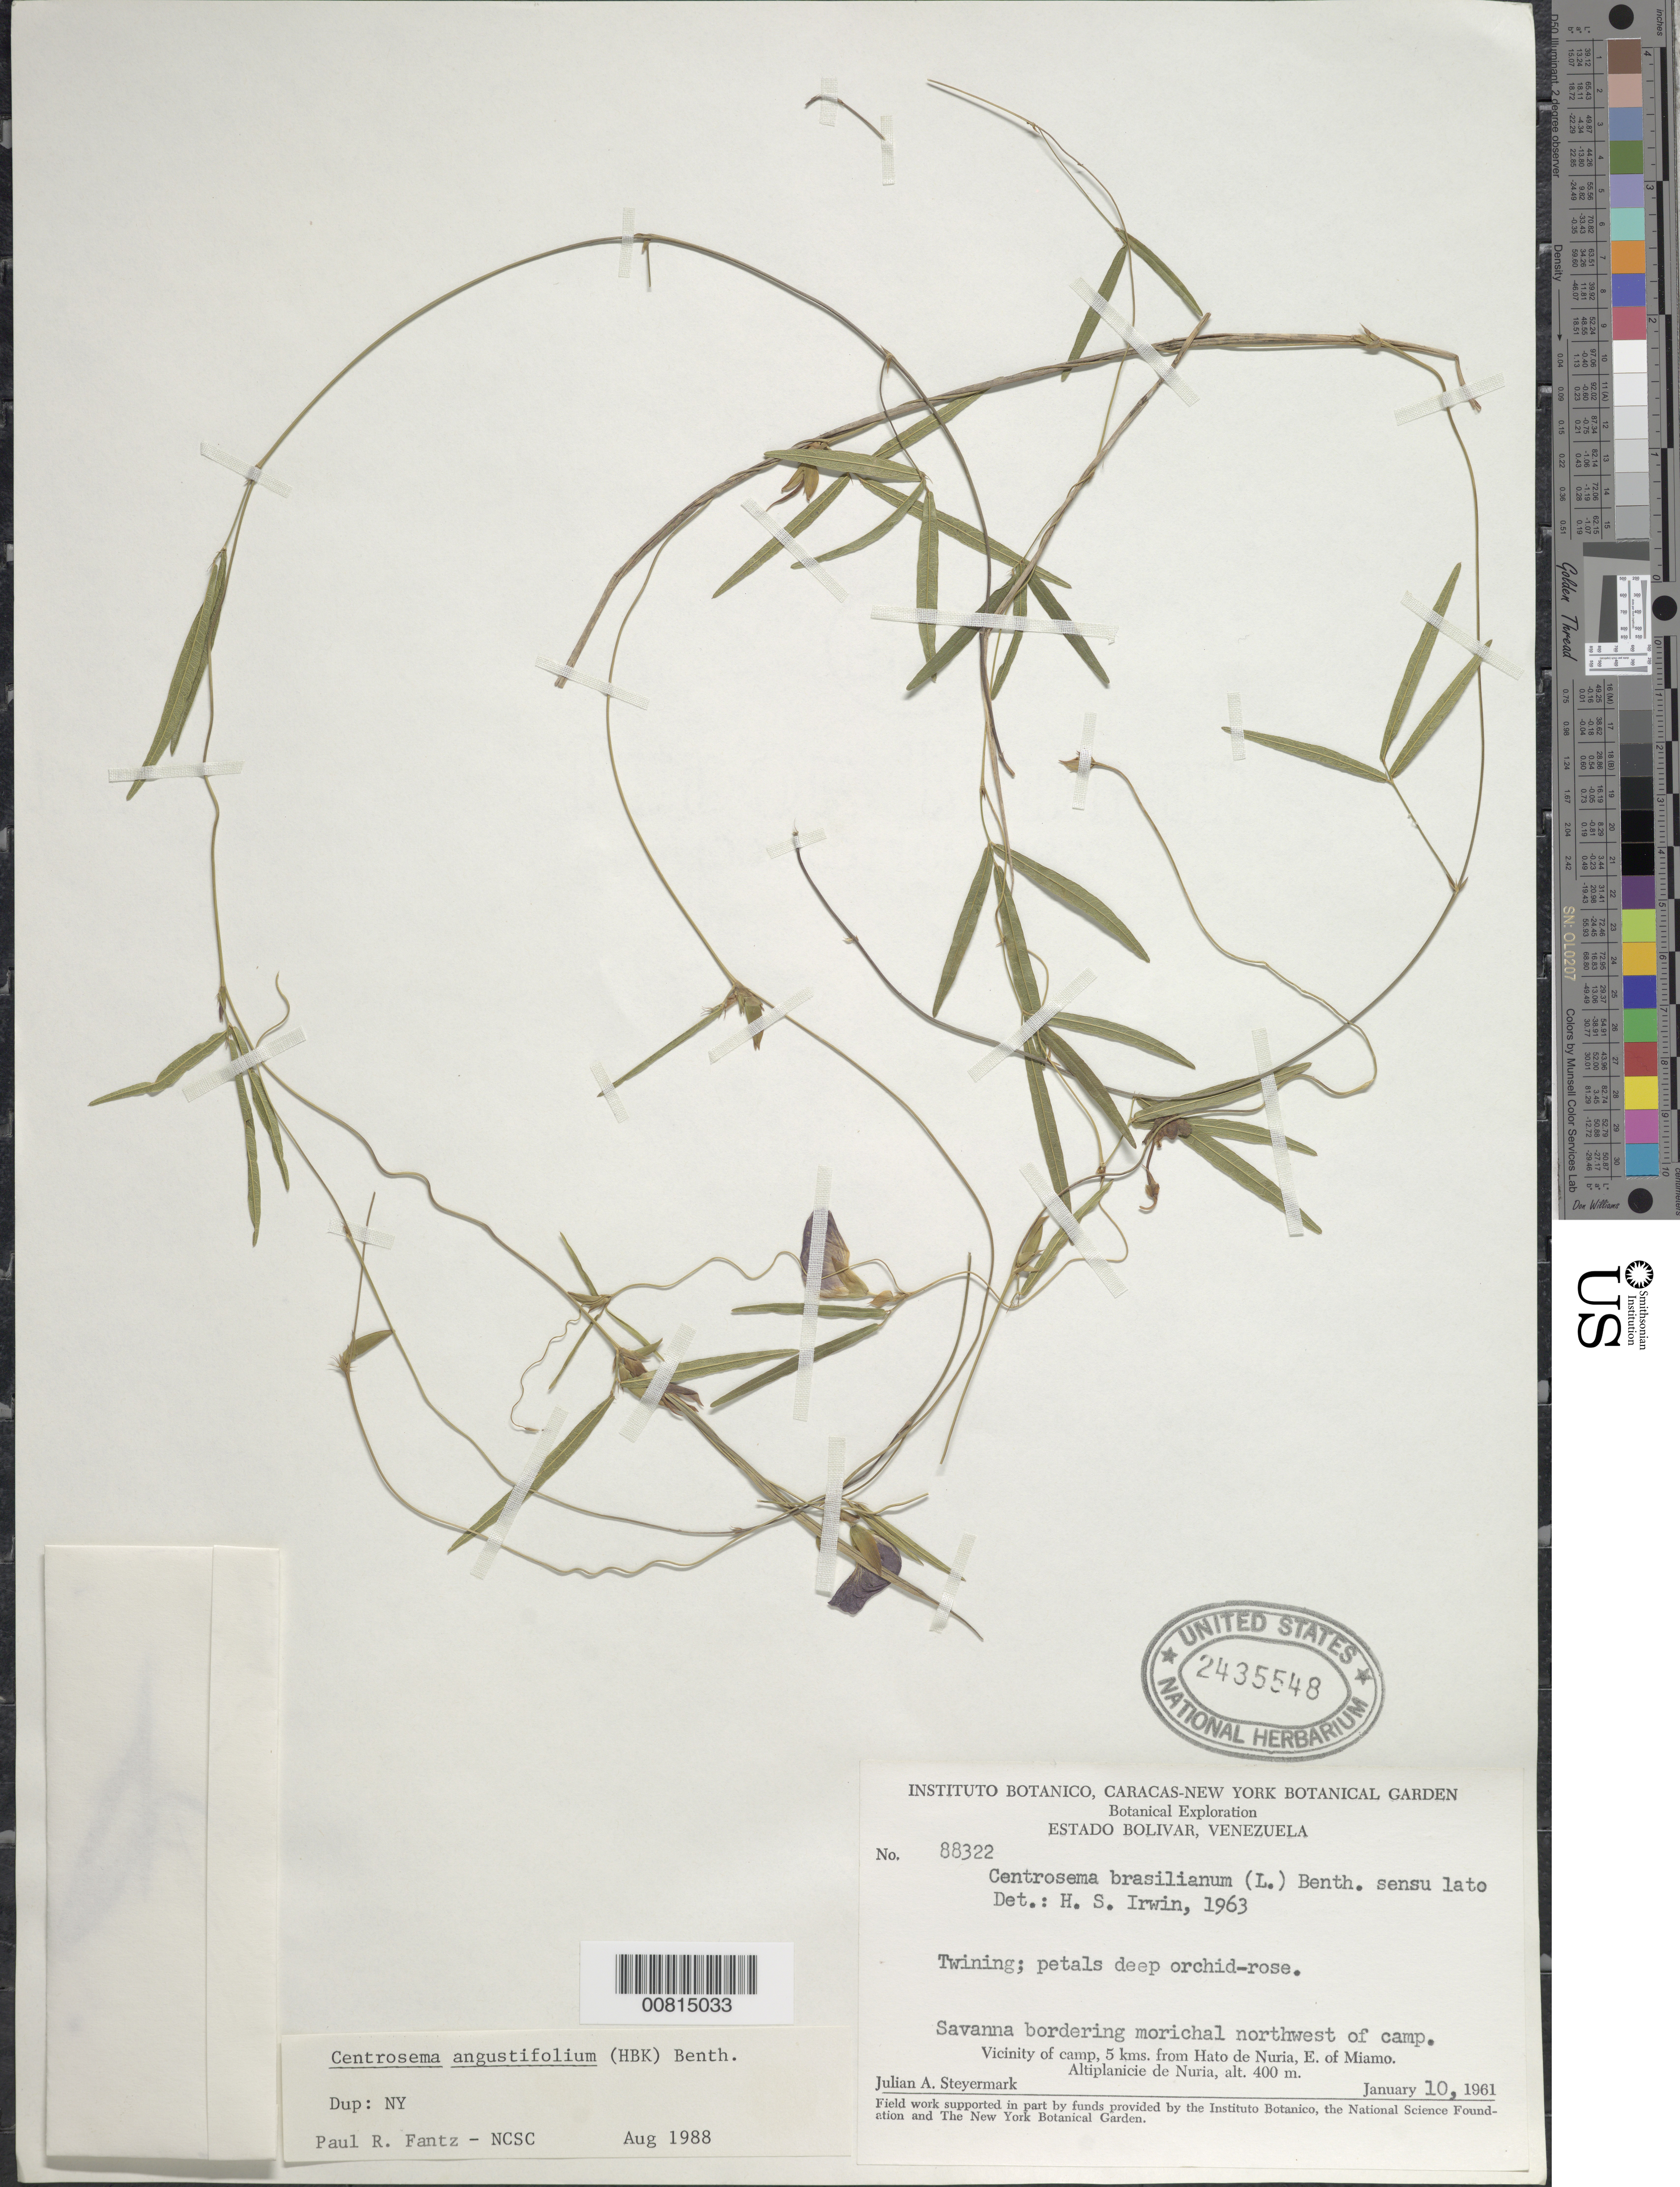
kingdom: Plantae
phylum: Tracheophyta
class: Magnoliopsida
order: Fabales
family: Fabaceae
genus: Centrosema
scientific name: Centrosema angustifolium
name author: (Kunth) Benth.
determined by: Fantz, P. R., (FLAS), University of Florida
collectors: J. Steyermark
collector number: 88322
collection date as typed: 10-Jan-61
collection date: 1961-01-10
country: Venezuela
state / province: Bolívar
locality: Hato de Nuria, 5 km from; E of Miamo, Altiplanicie de Nuria, vic of camp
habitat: Savanna bordering morichal northwest of camp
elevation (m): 400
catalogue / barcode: US 2435548